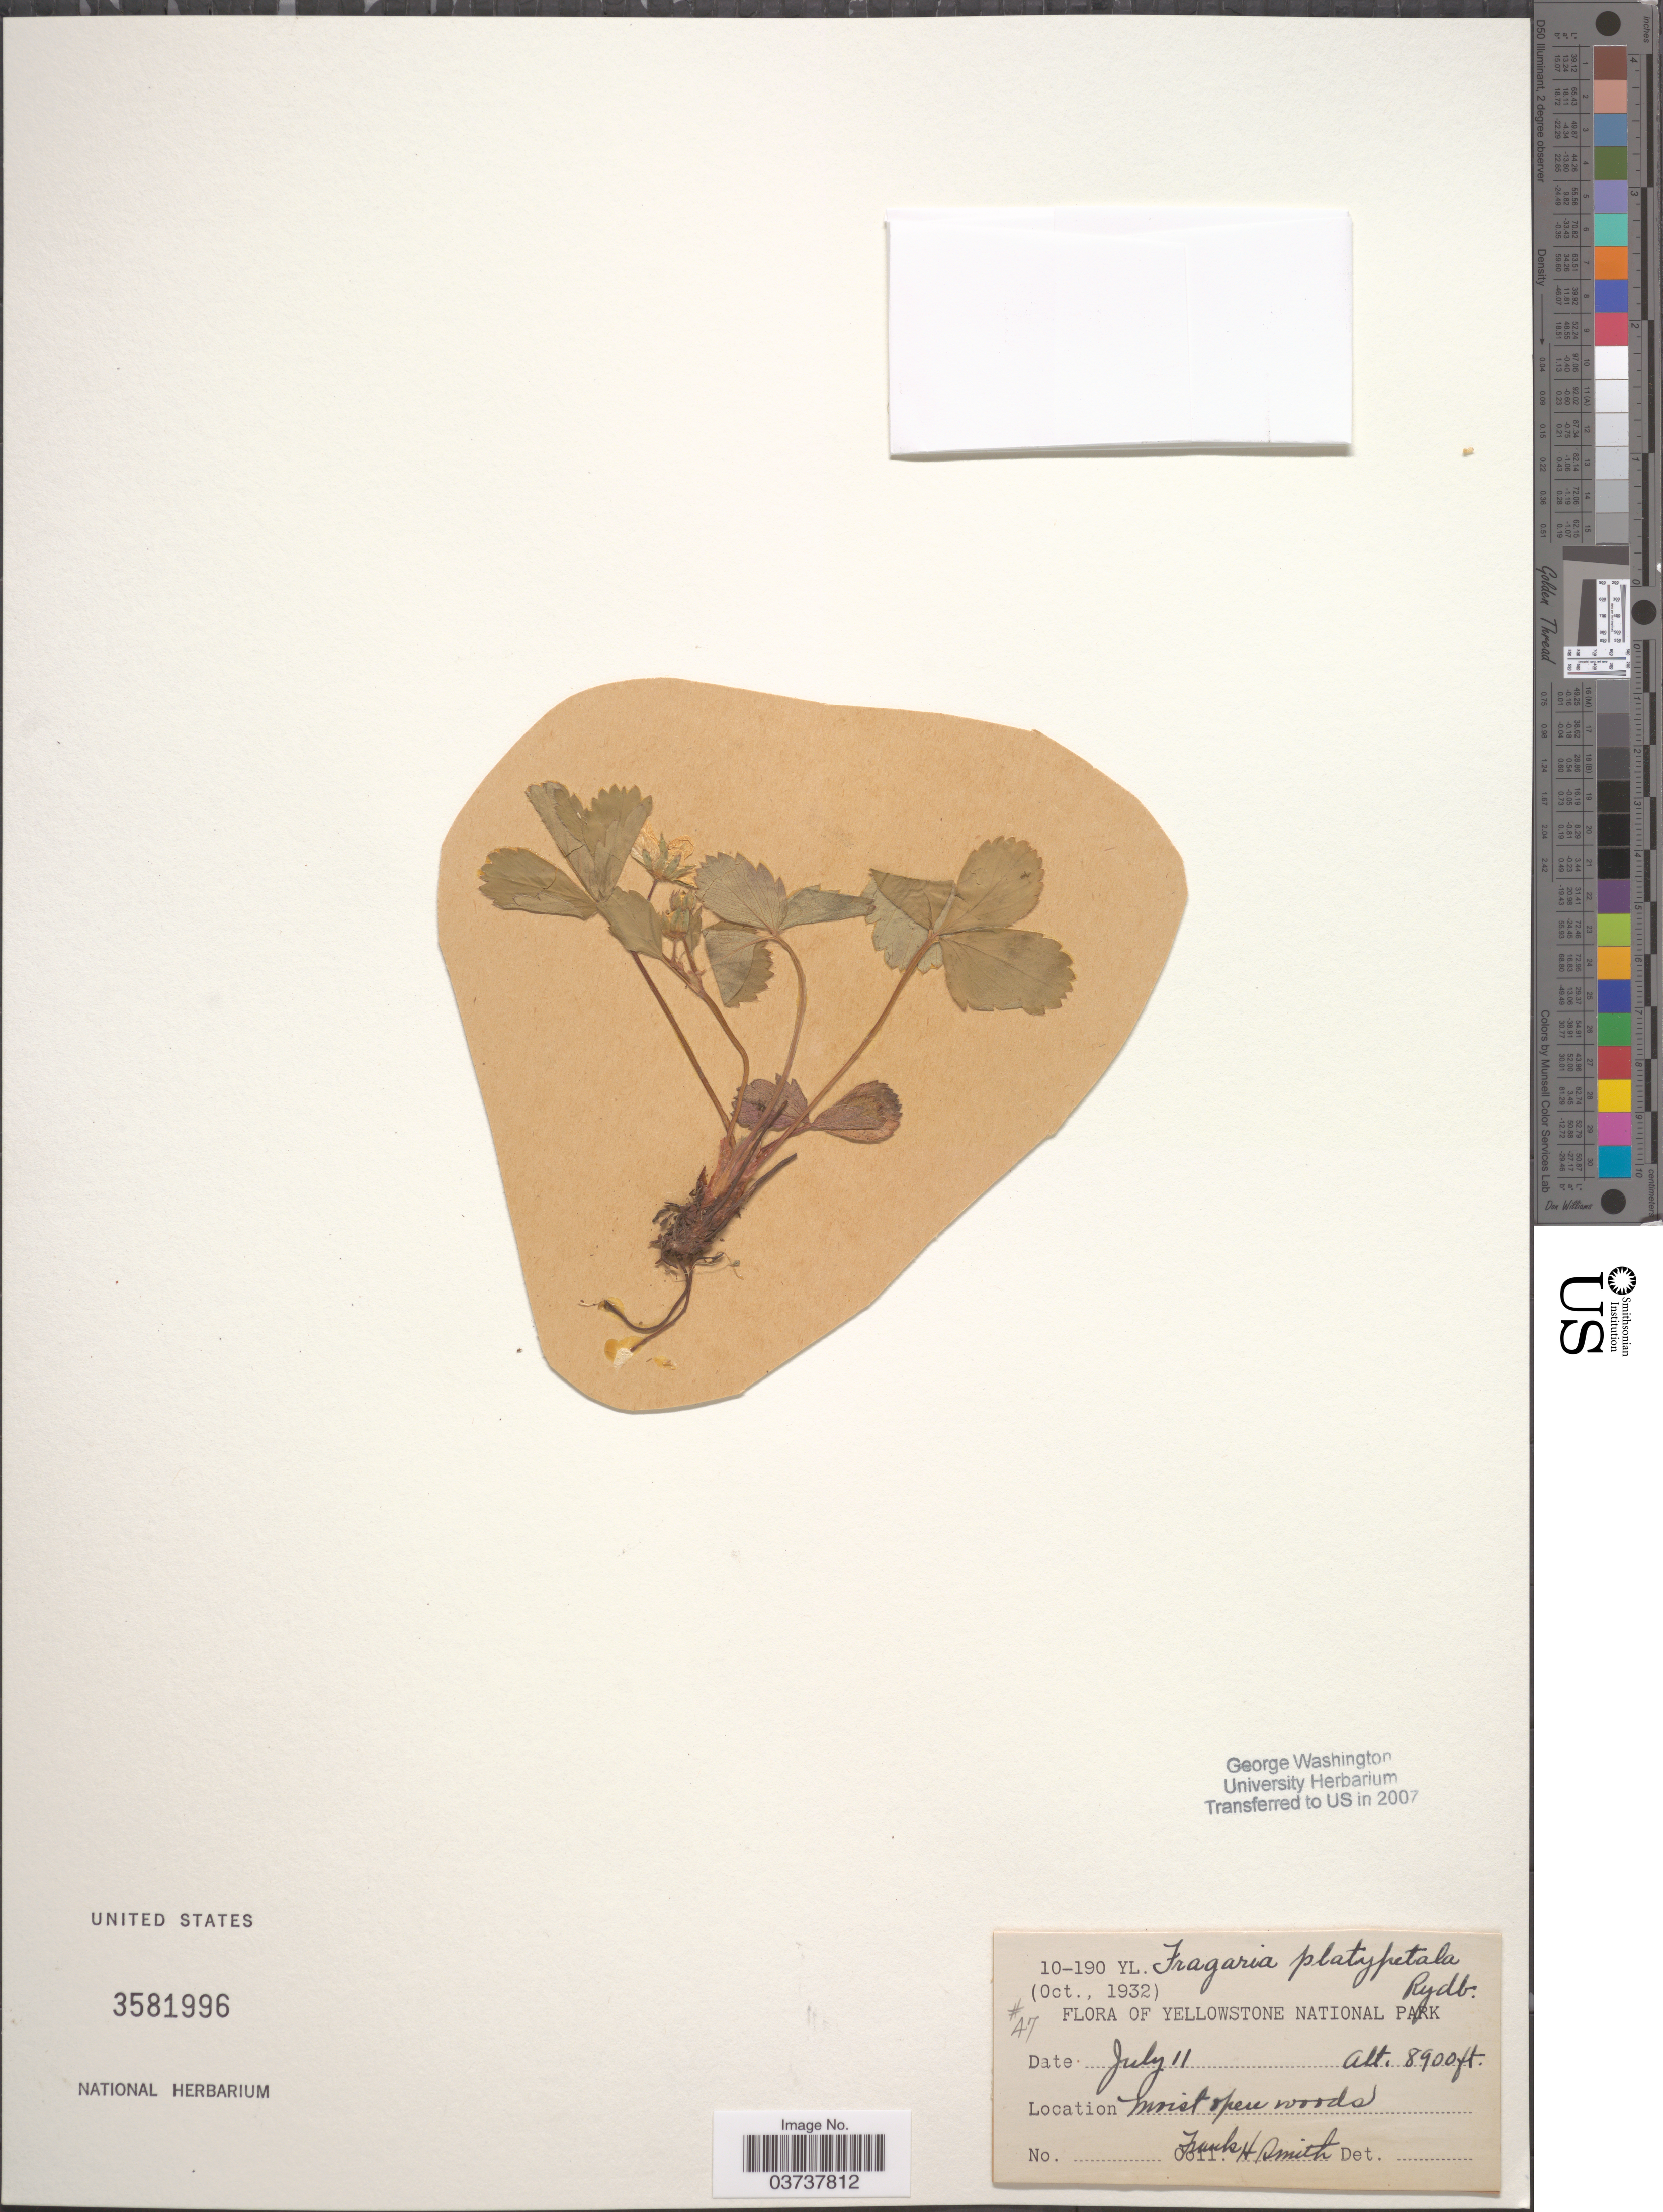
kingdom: Plantae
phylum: Tracheophyta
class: Magnoliopsida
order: Rosales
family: Rosaceae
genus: Fragaria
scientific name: Fragaria virginiana subsp. platypetala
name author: (Rydb.) Staudt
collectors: F. Smith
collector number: A7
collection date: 1932-07-11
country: United States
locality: Yellowstone National Park.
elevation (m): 2713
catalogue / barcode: US 3581996